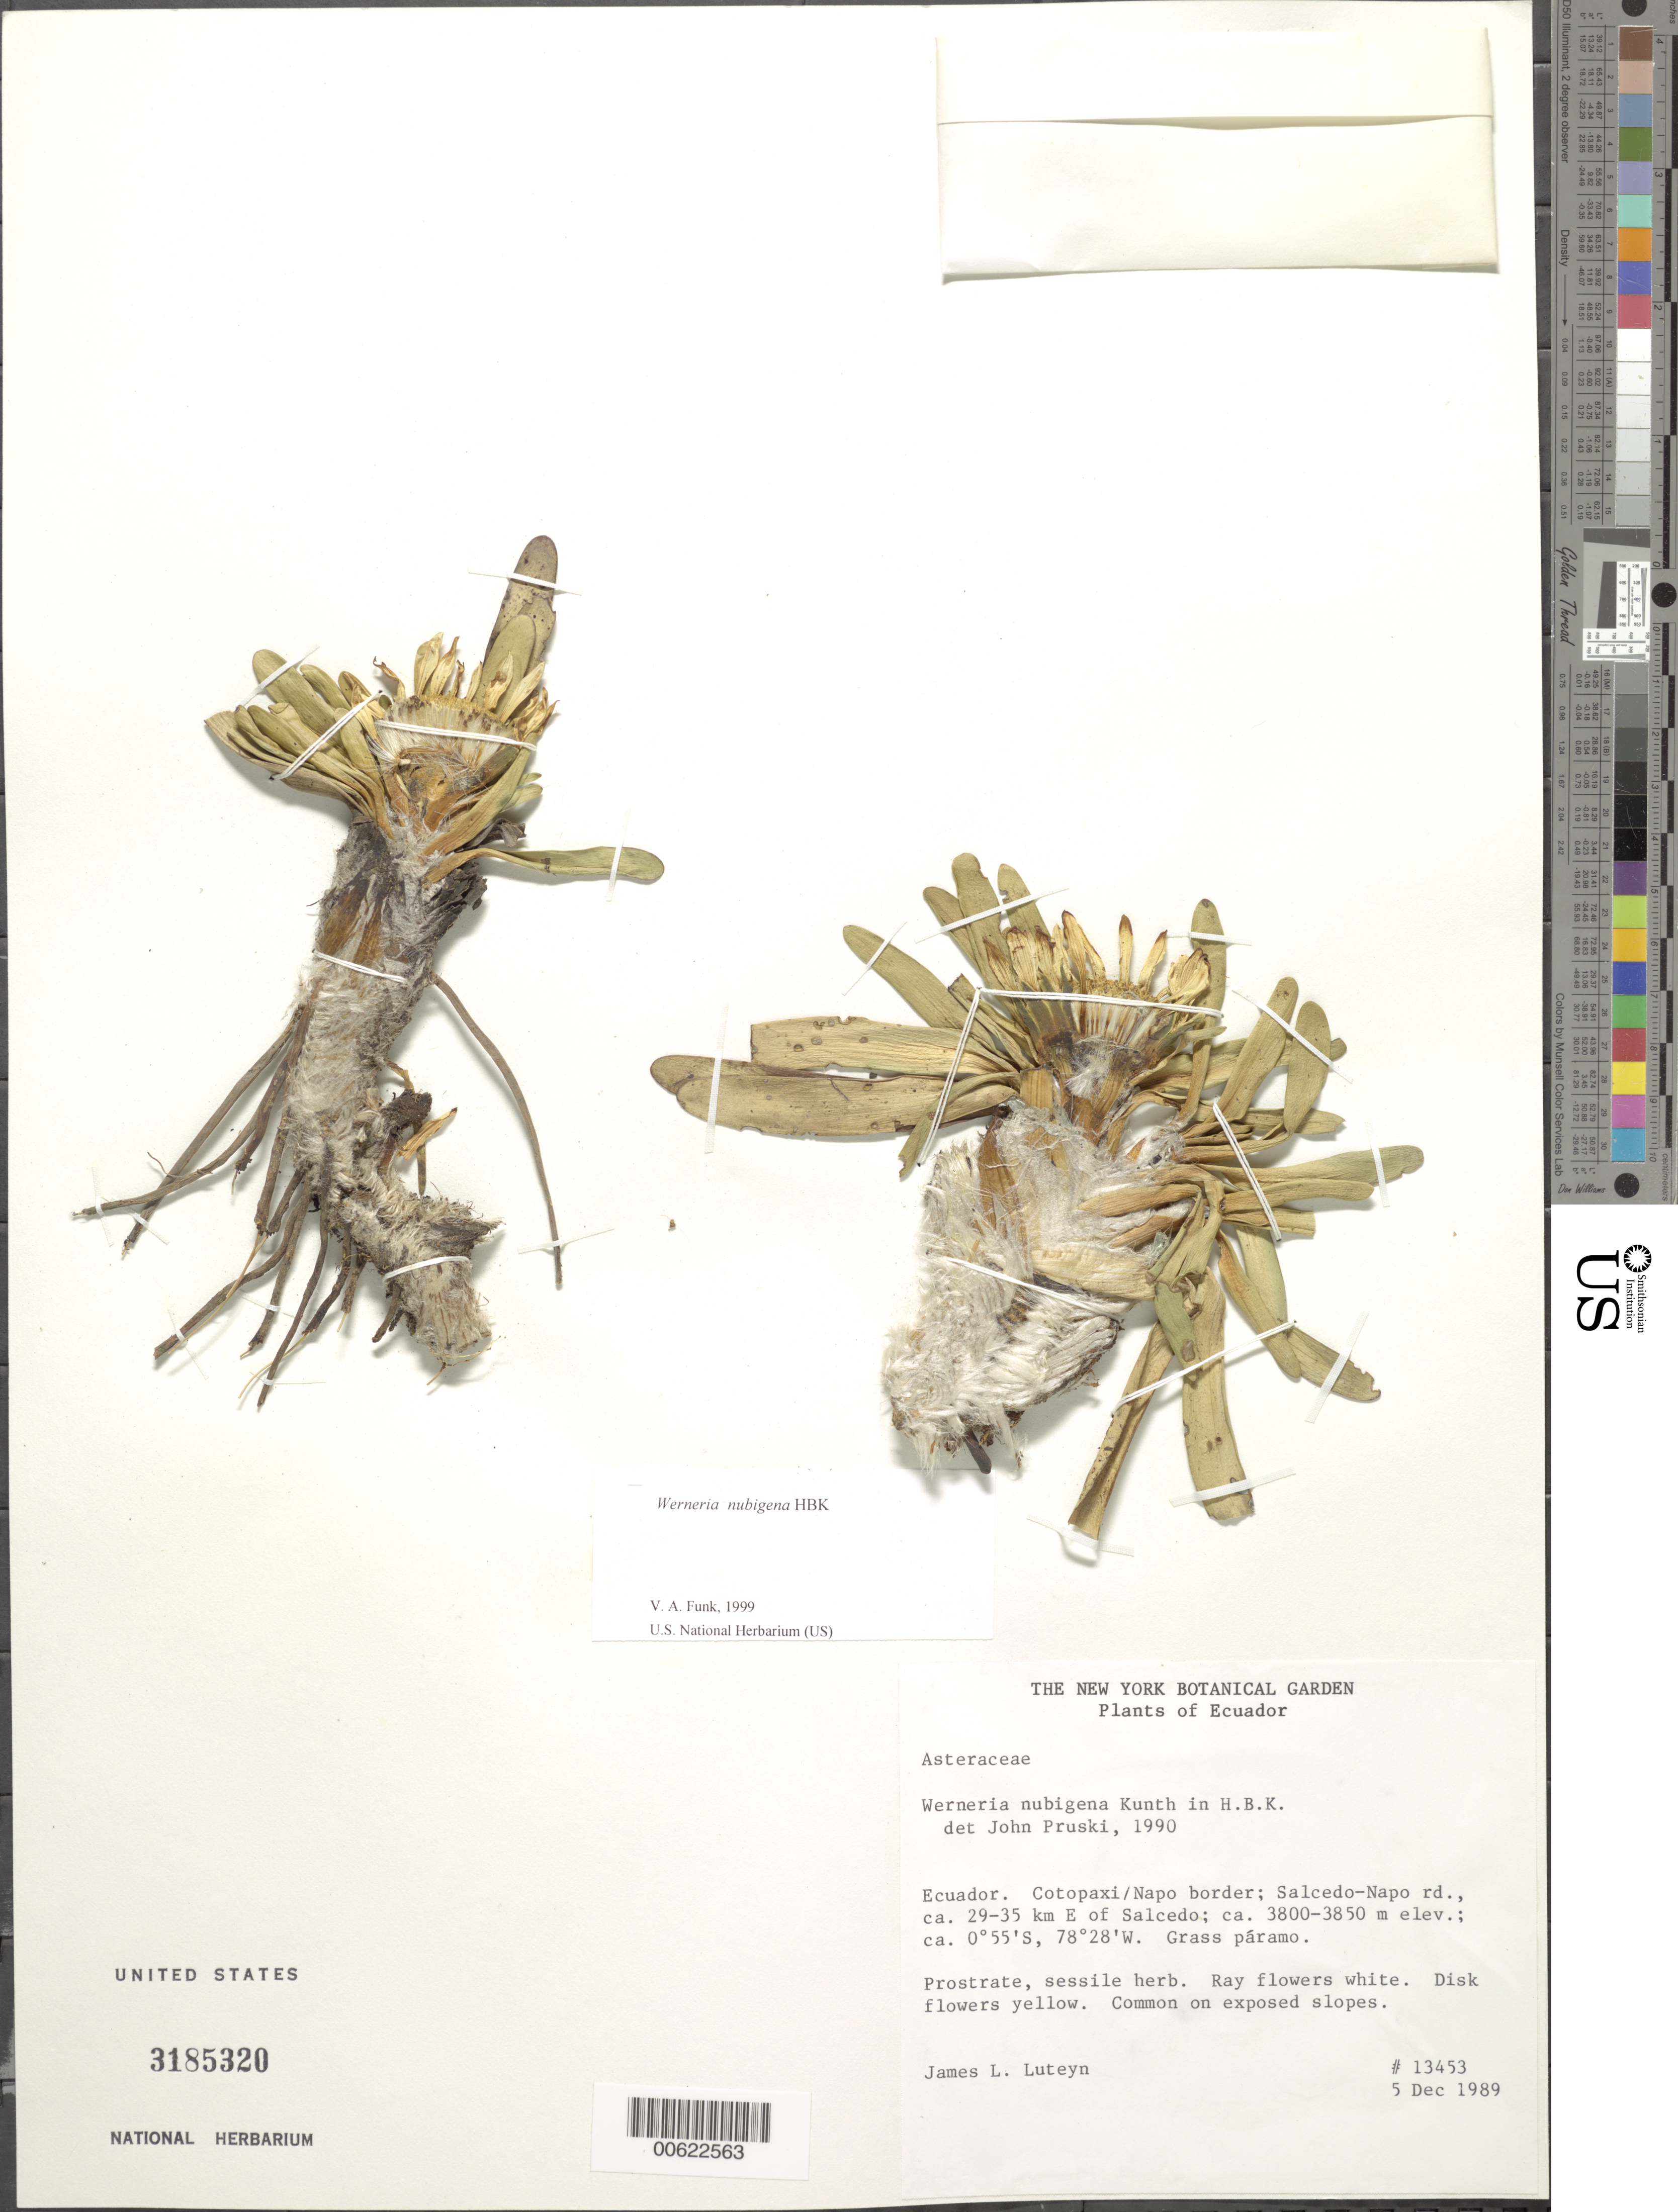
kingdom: Plantae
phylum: Tracheophyta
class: Magnoliopsida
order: Asterales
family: Asteraceae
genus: Werneria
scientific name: Werneria nubigena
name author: Kunth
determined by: Funk, Vicki A., (BOT), Smithsonian Institution - National Museum of Natural History (UNITED STATES)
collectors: J. L. Luteyn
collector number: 13453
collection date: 1989-12-05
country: Ecuador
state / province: Cotopaxi / Napo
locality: Salcedo-Napo Rd, 29-35 km E of Salcedo. Cotopaxi/Napo border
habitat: Exposed slopes, grass paramo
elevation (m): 3800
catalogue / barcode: US 3185320